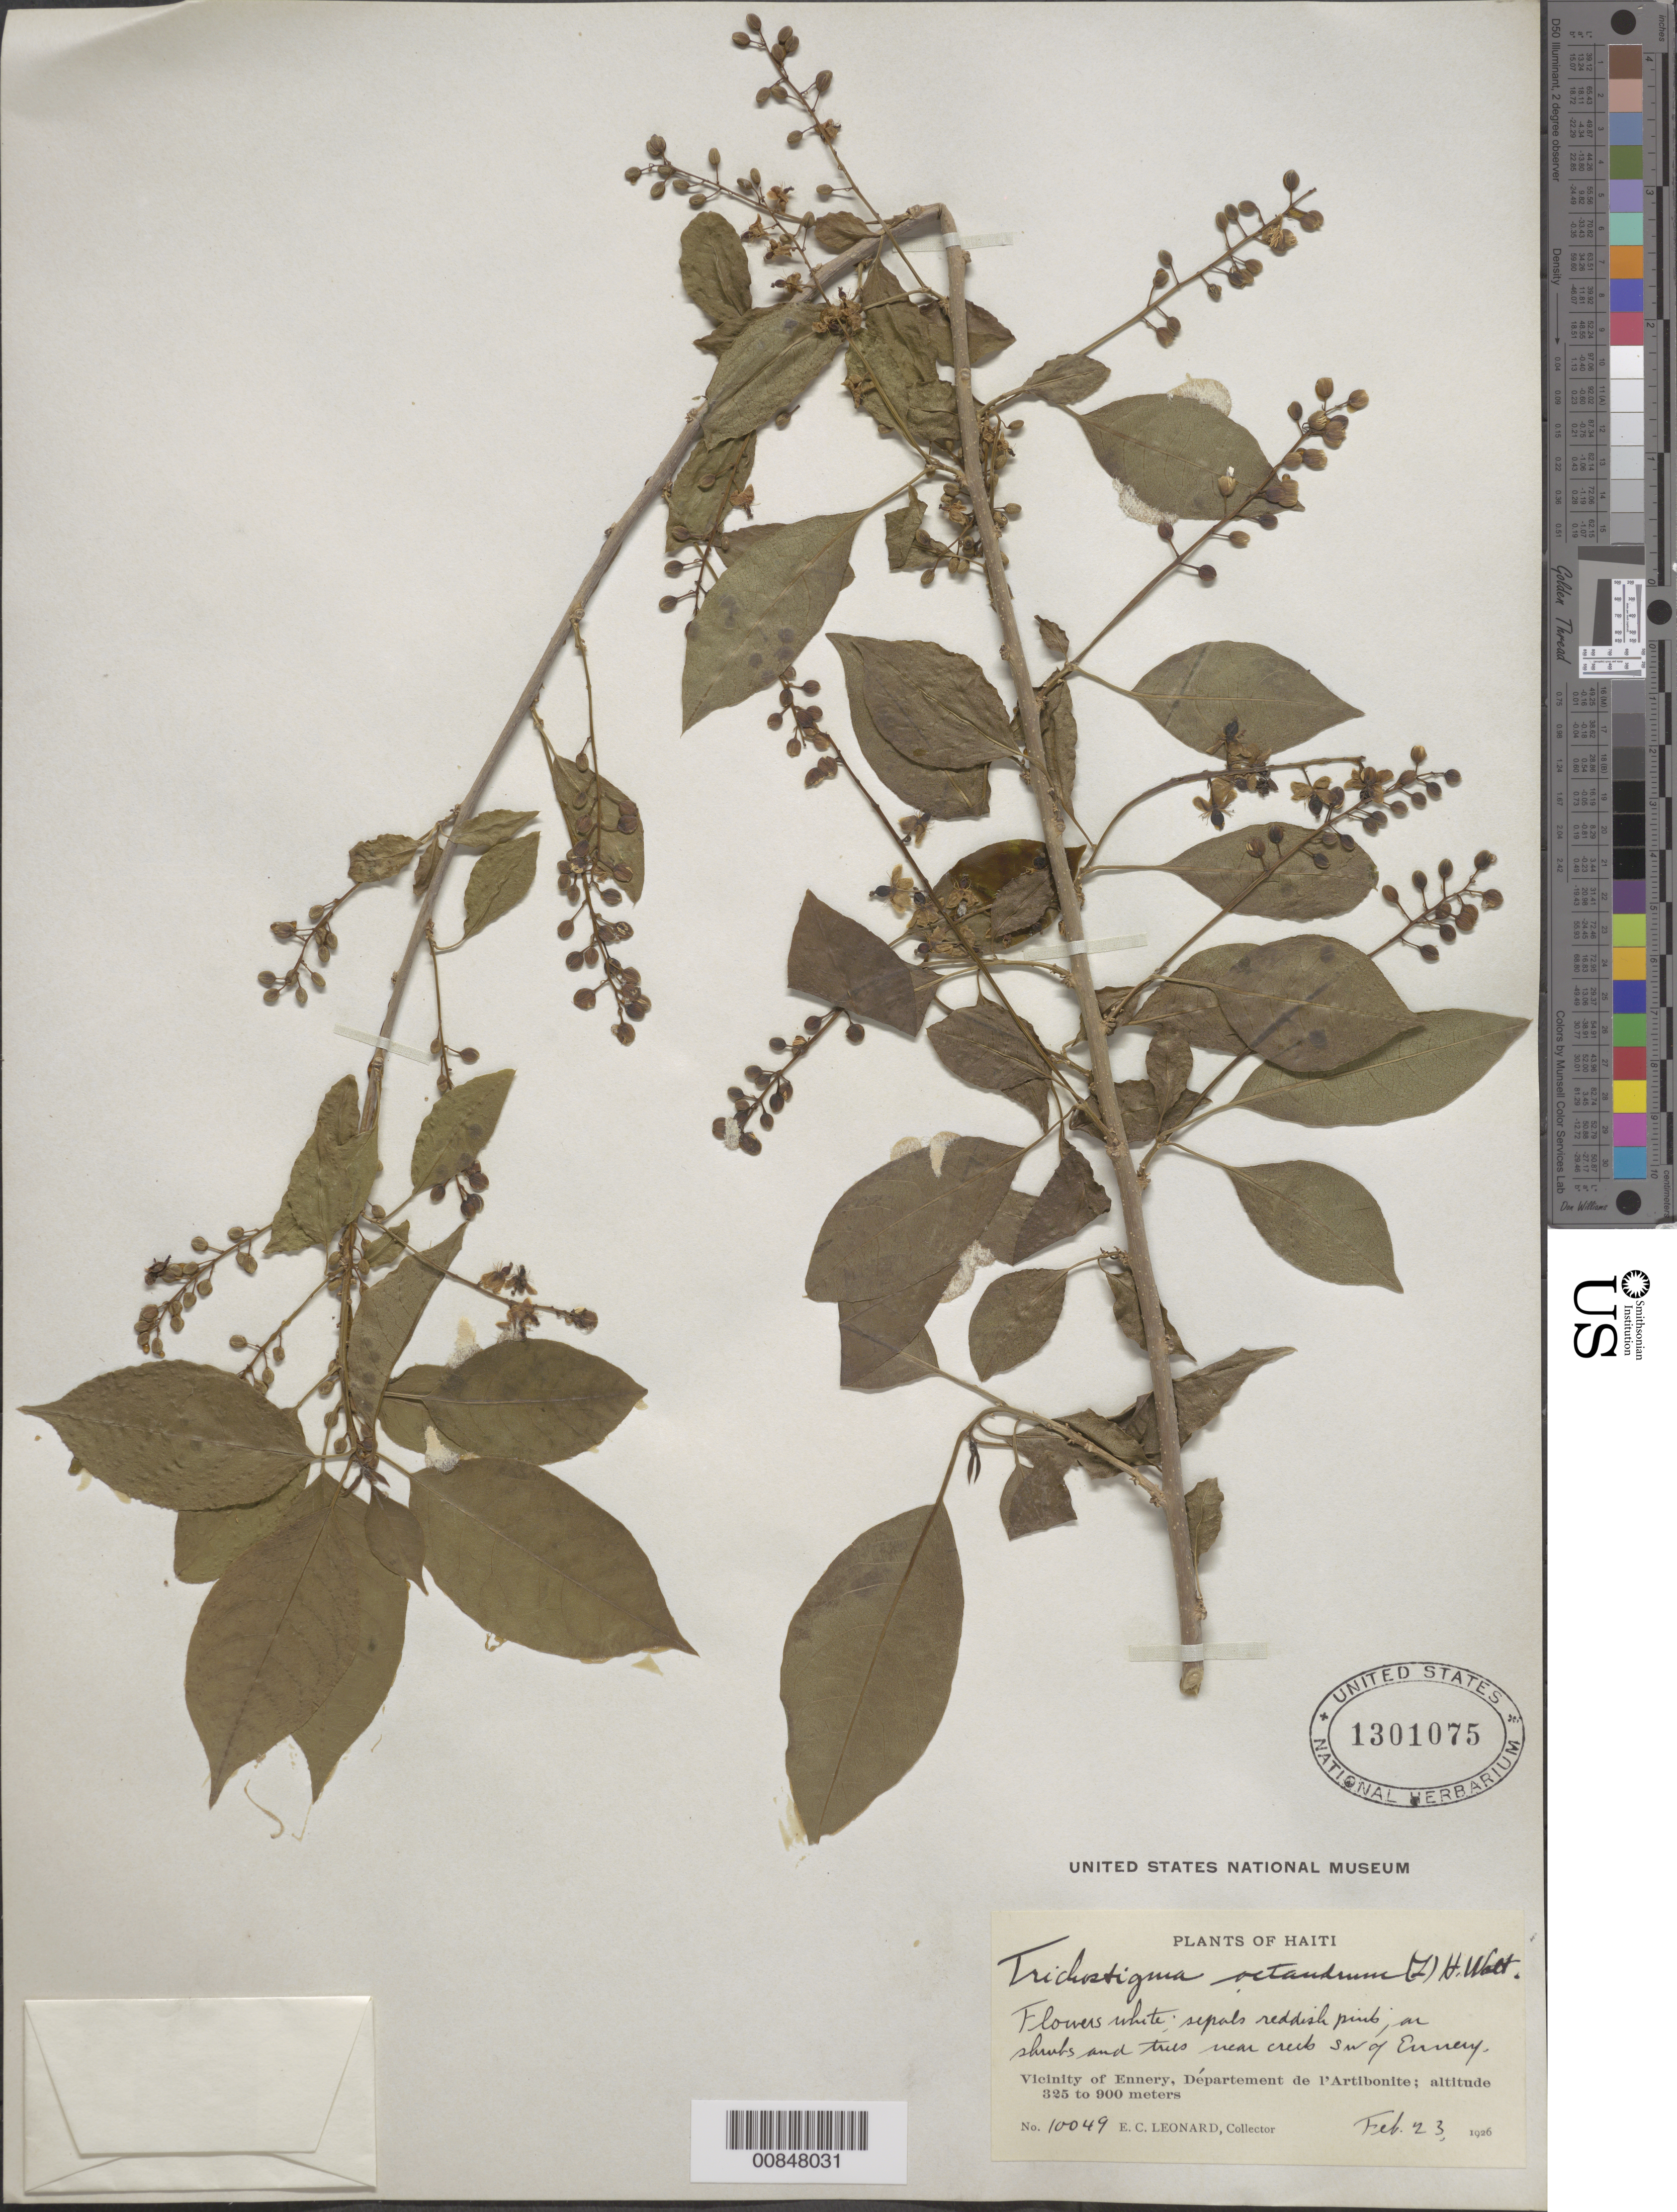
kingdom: Plantae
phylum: Tracheophyta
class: Magnoliopsida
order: Caryophyllales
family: Phytolaccaceae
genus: Trichostigma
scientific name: Trichostigma octandrum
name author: (L.) H. Walter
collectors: E. C. Leonard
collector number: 10049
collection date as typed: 23 Feb 1926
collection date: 1926-02-23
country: Haiti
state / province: Artibonite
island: Hispaniola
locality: Near creek SW of Ennery.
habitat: On shrubs and trees.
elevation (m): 325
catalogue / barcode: US 1301075